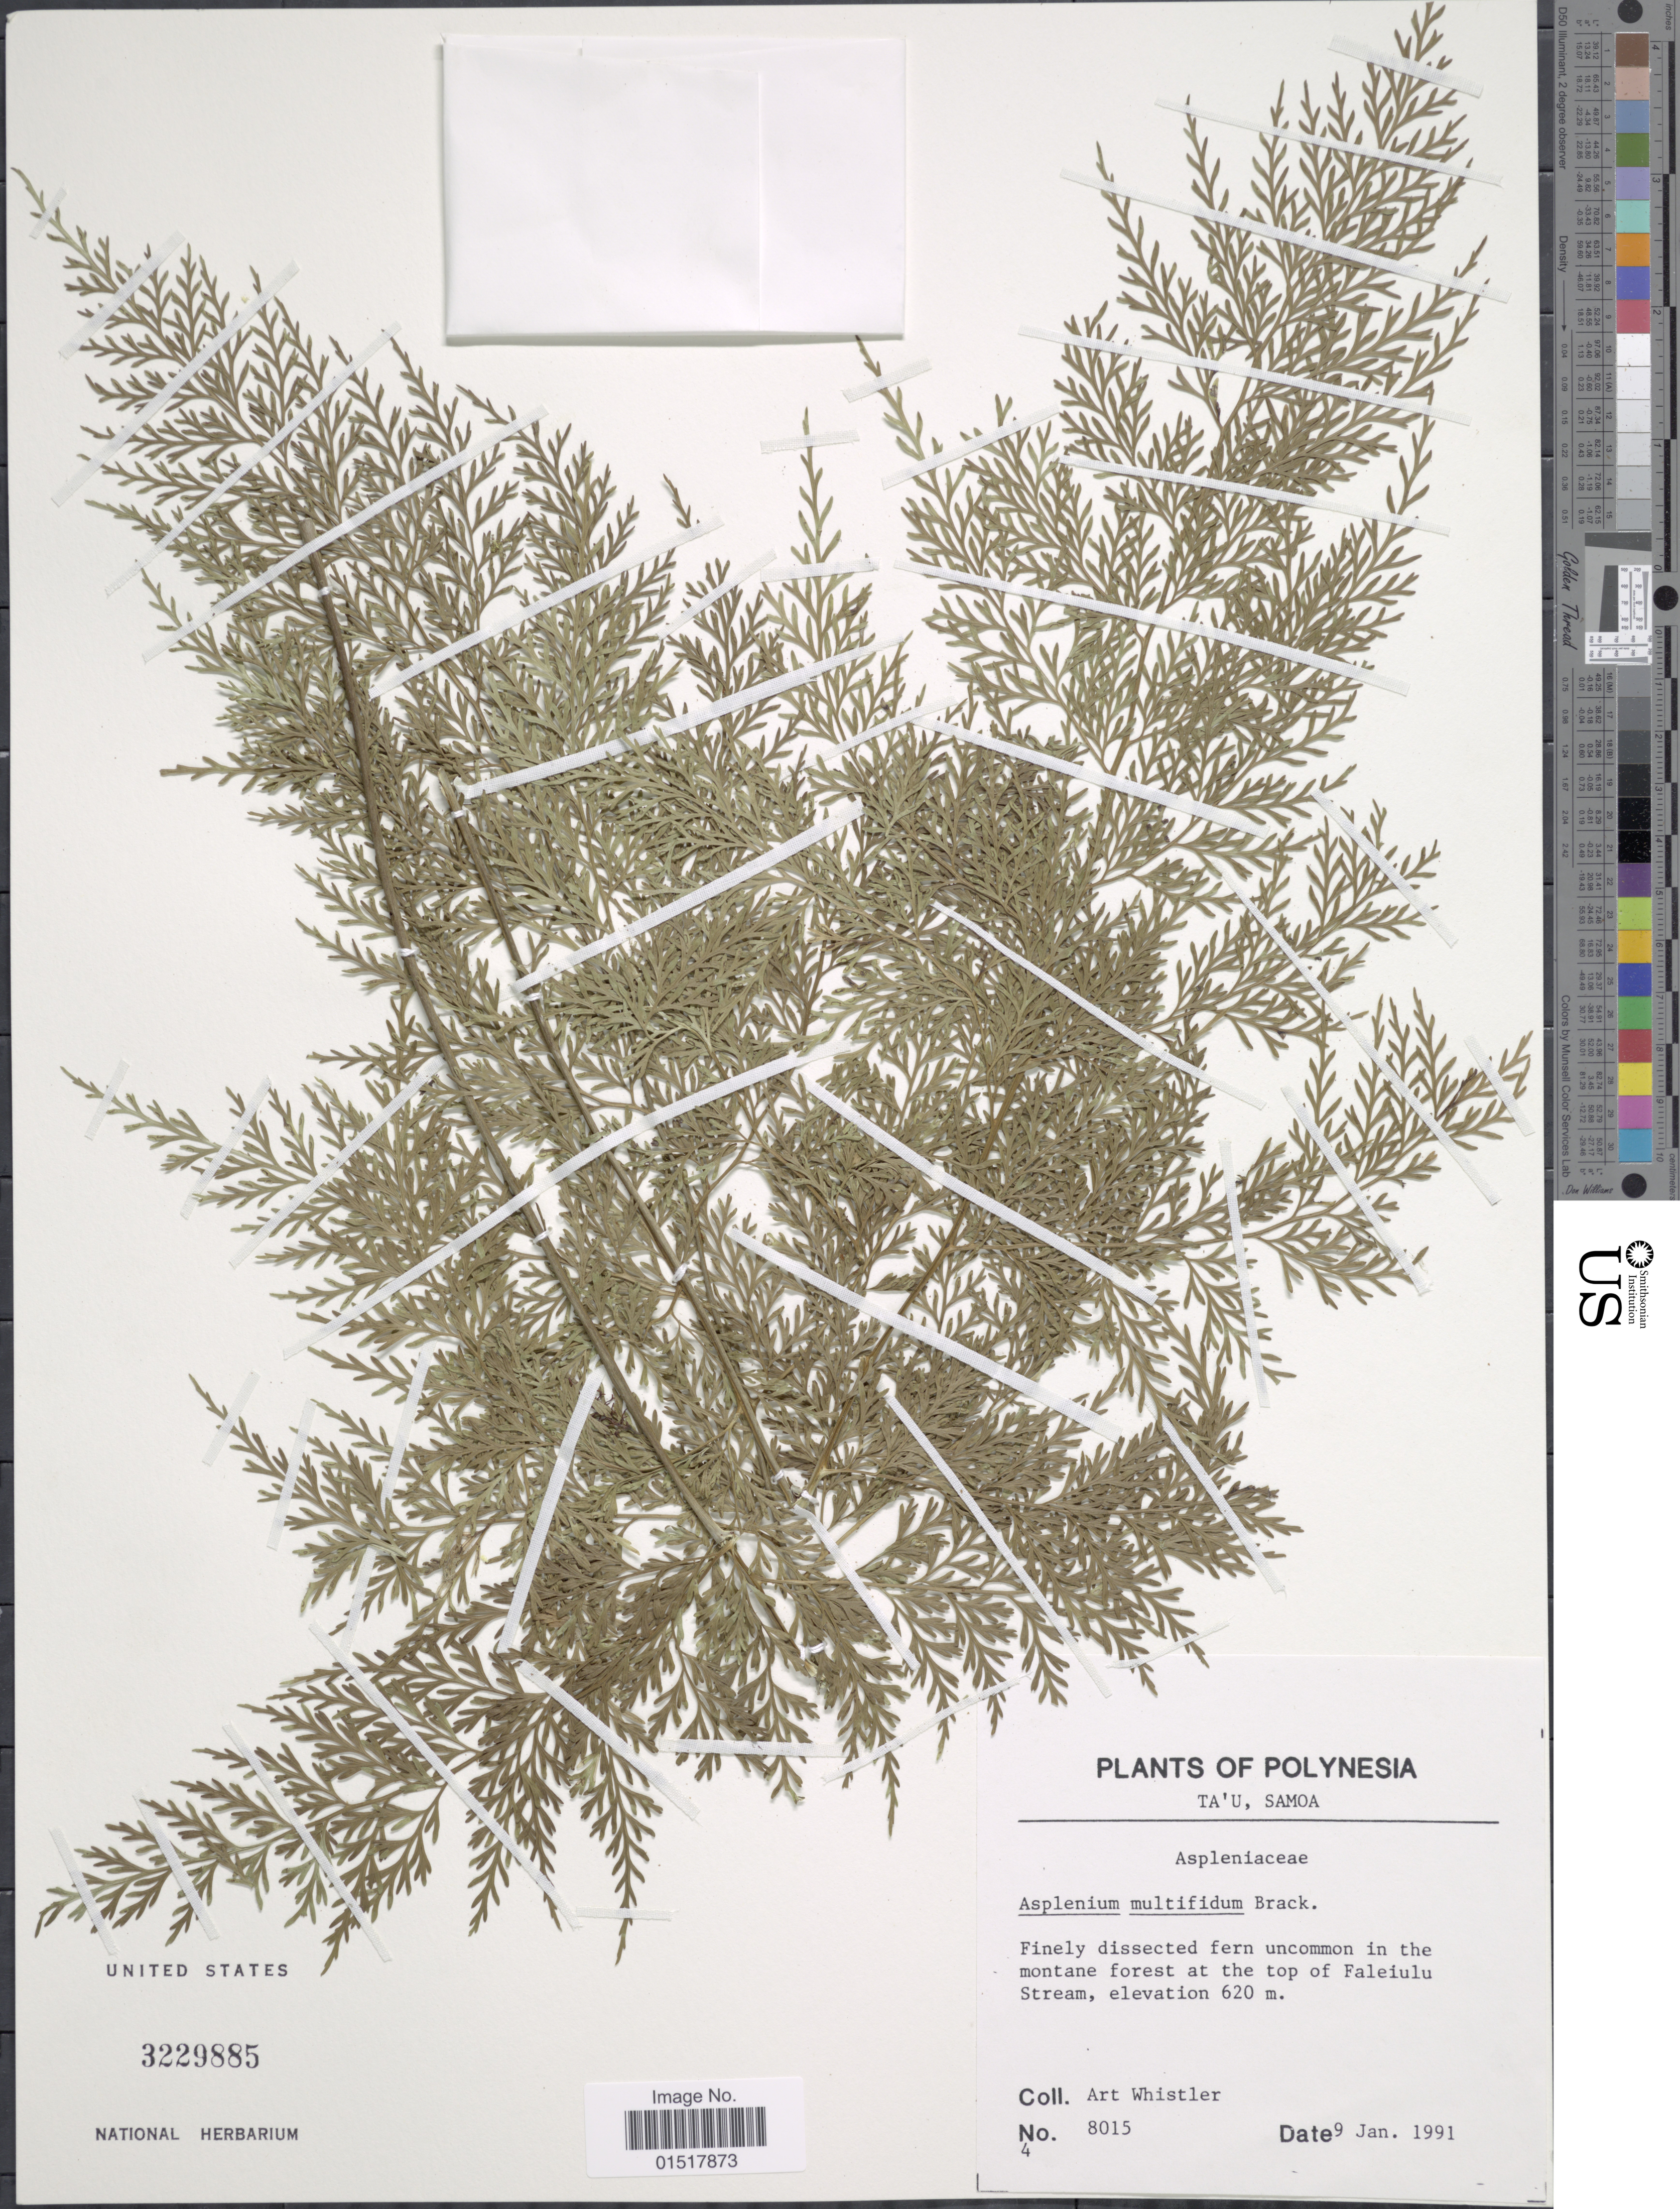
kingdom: Plantae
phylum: Tracheophyta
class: Polypodiopsida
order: Polypodiales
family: Aspleniaceae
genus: Asplenium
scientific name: Asplenium multifidum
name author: Brack. in Wilkes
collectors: A. Whistler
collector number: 8015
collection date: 1991-01-09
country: American Samoa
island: Ta'u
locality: Ta'u, Finely dissected fern uncommon in the montane forest at the top of Faleiulu Stream.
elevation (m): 620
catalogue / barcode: US 3229885